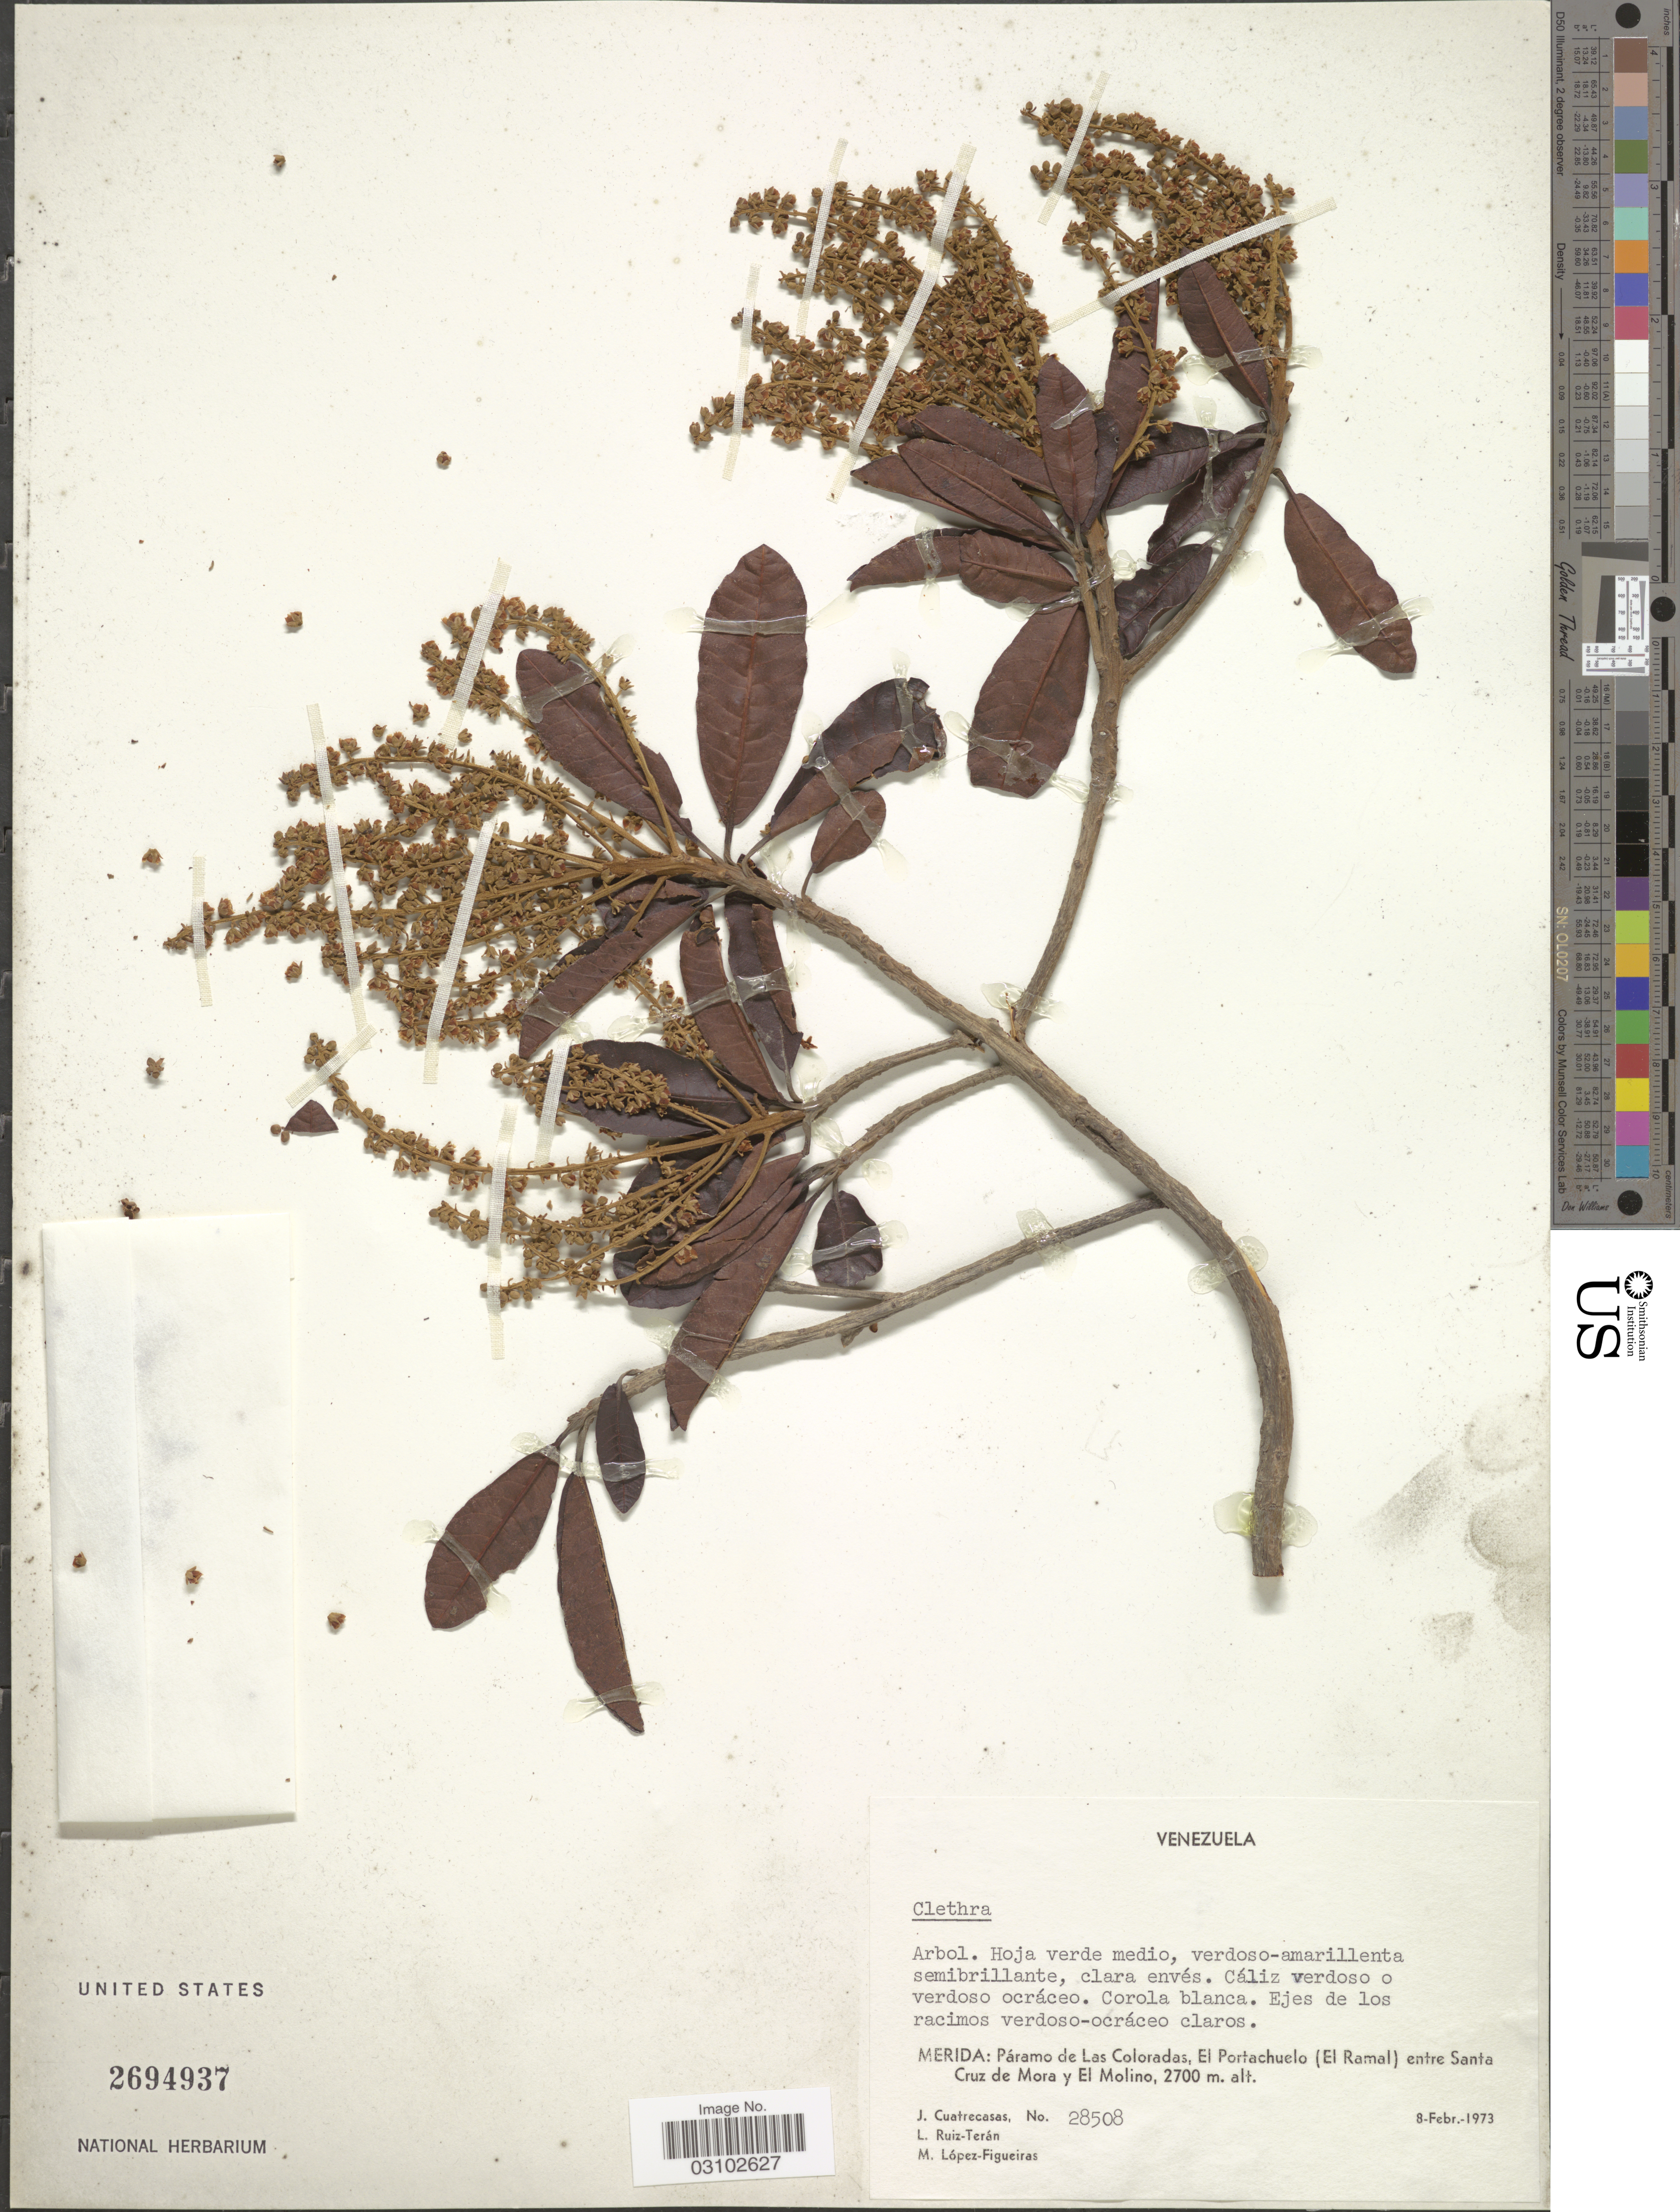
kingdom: Plantae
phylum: Tracheophyta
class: Magnoliopsida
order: Ericales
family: Clethraceae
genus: Clethra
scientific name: Clethra sp.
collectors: J. Cuatrecasas, L. E. Ruíz-Terán & M. López Figueiras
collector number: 28508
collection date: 1973-02-08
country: Venezuela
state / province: Mérida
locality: Páramo de Las Coloradas, El Portachuelo (El Ramal) entre Santa Cruz de Mora y El Molino.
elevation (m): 2700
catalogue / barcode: US 2694937